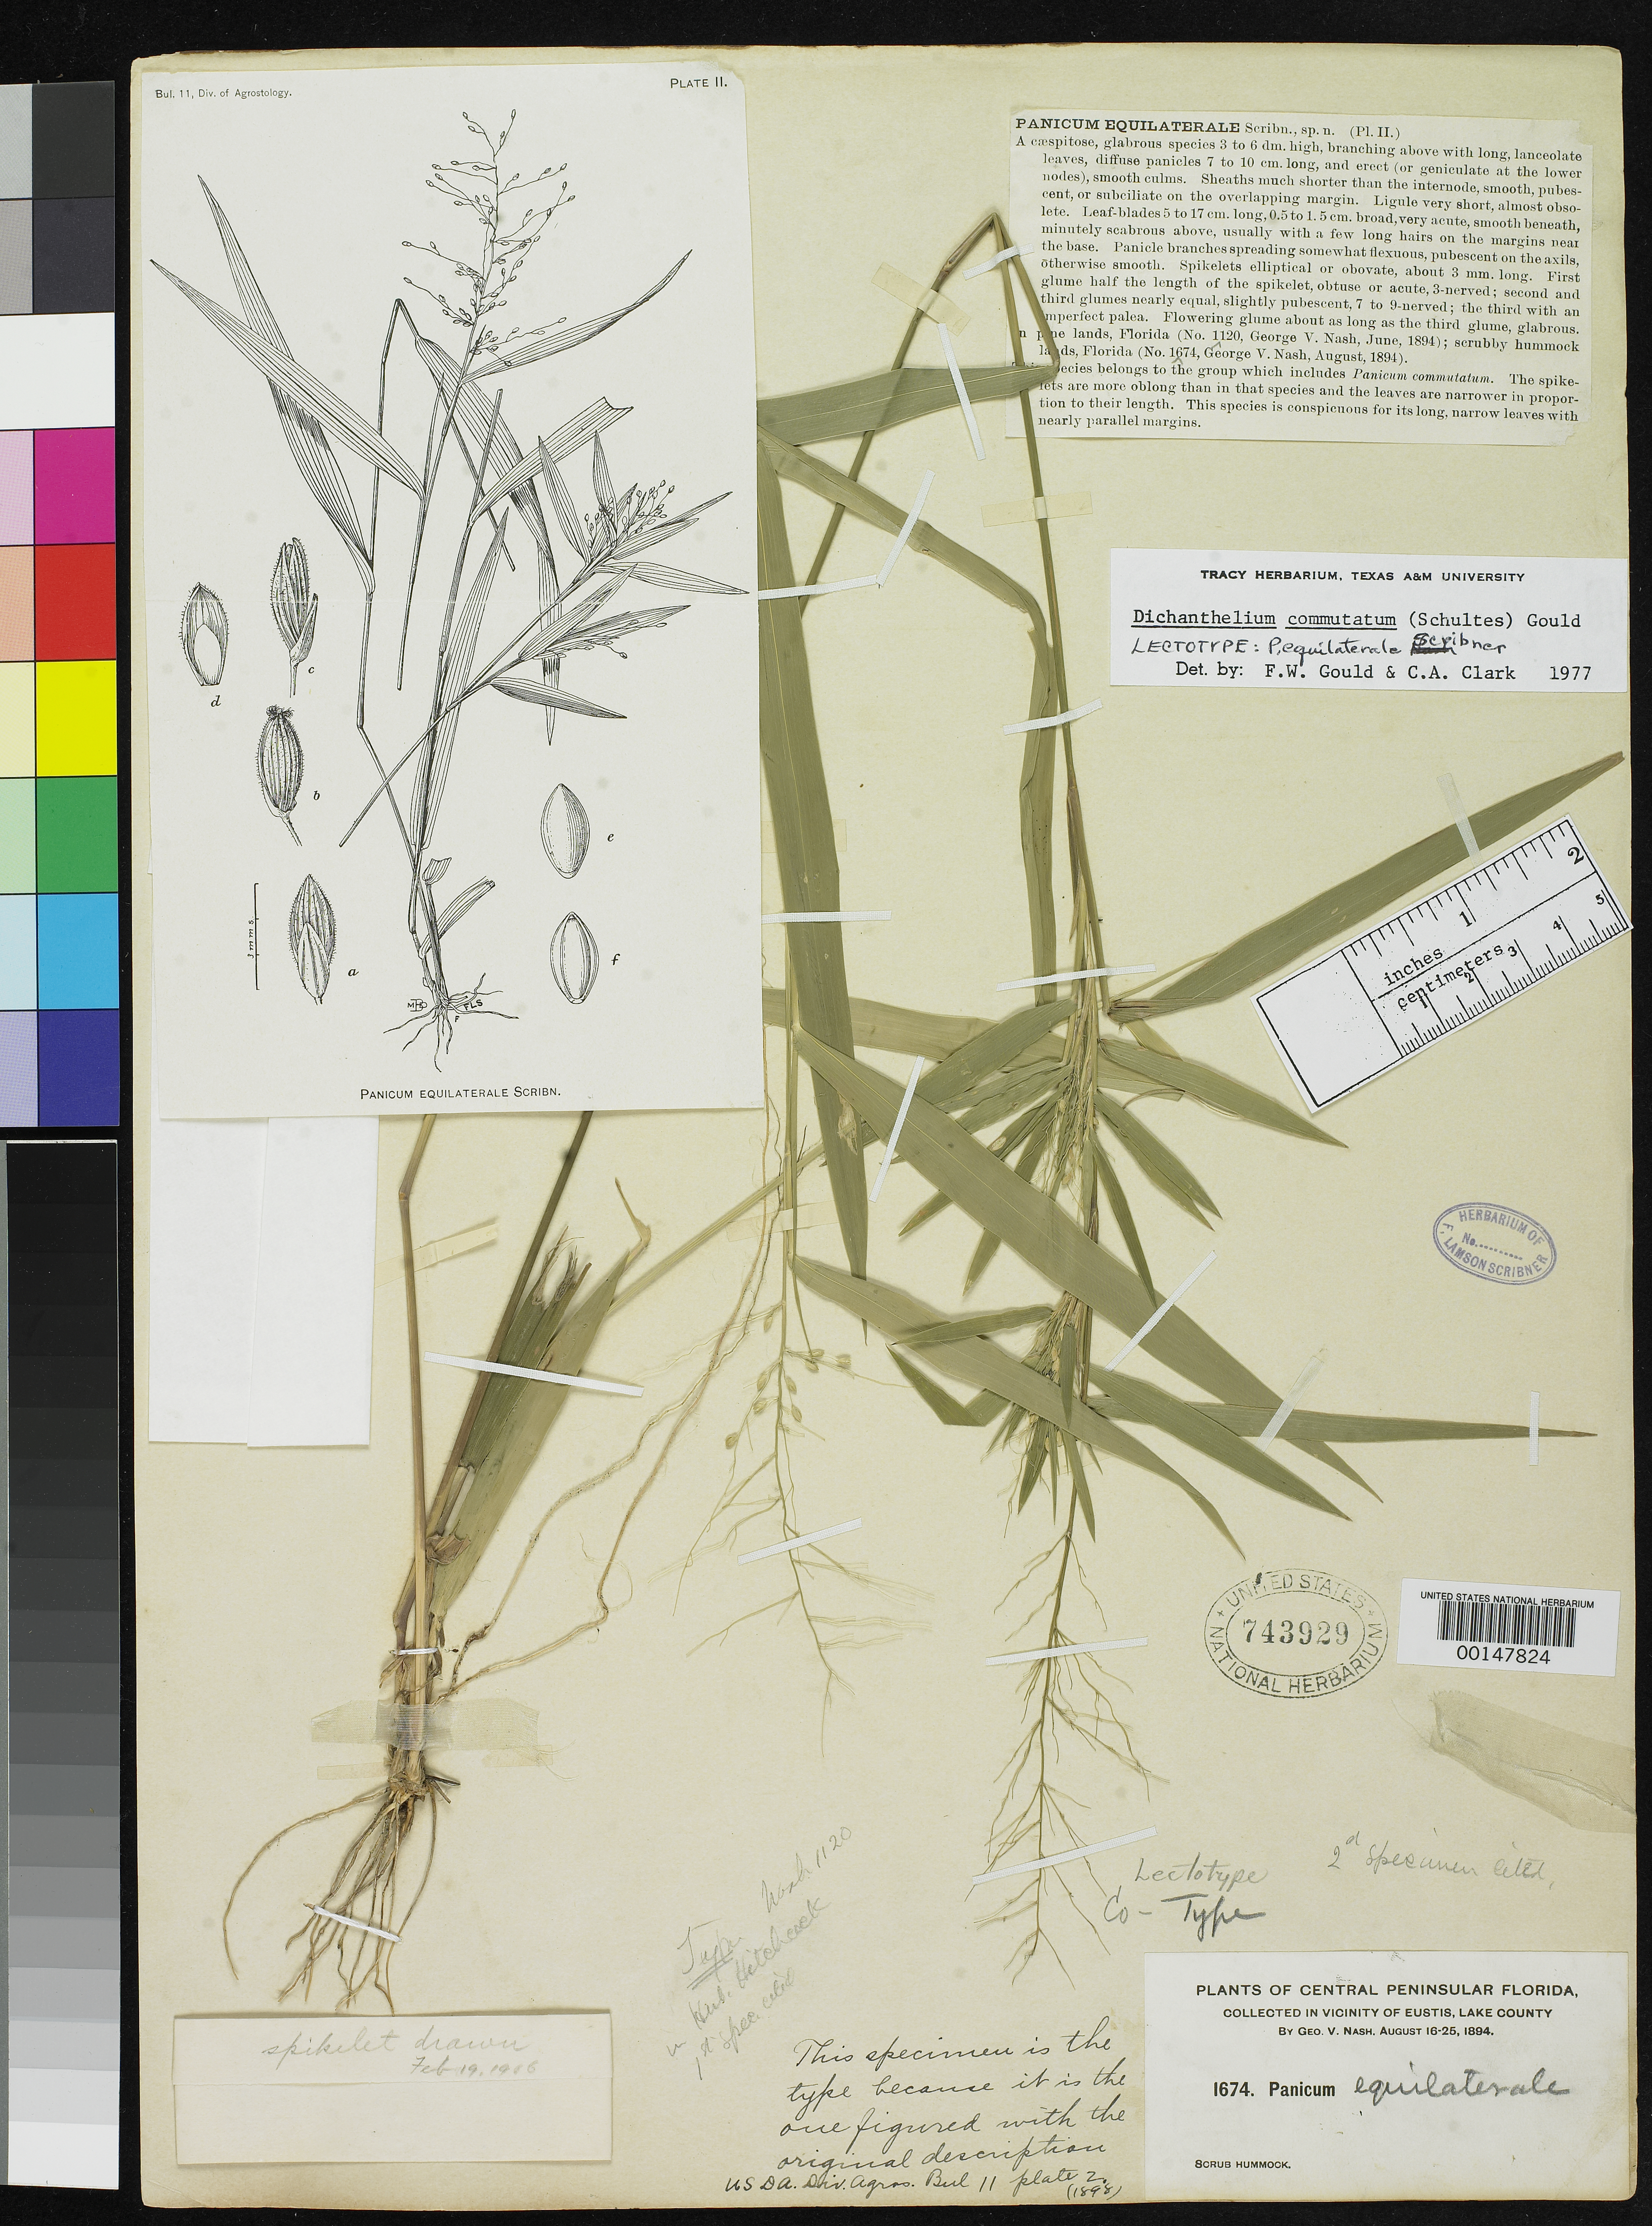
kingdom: Plantae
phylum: Tracheophyta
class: Liliopsida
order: Poales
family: Poaceae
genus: Panicum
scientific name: Panicum equilaterale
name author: Scribn.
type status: Lectotype; Syntype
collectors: G. V. Nash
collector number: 1674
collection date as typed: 16 Aug 1894 to 25 Aug 1894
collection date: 1894-08-16/1894-08-25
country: United States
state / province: Florida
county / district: Lake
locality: Near Eustis.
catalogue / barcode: US 743929